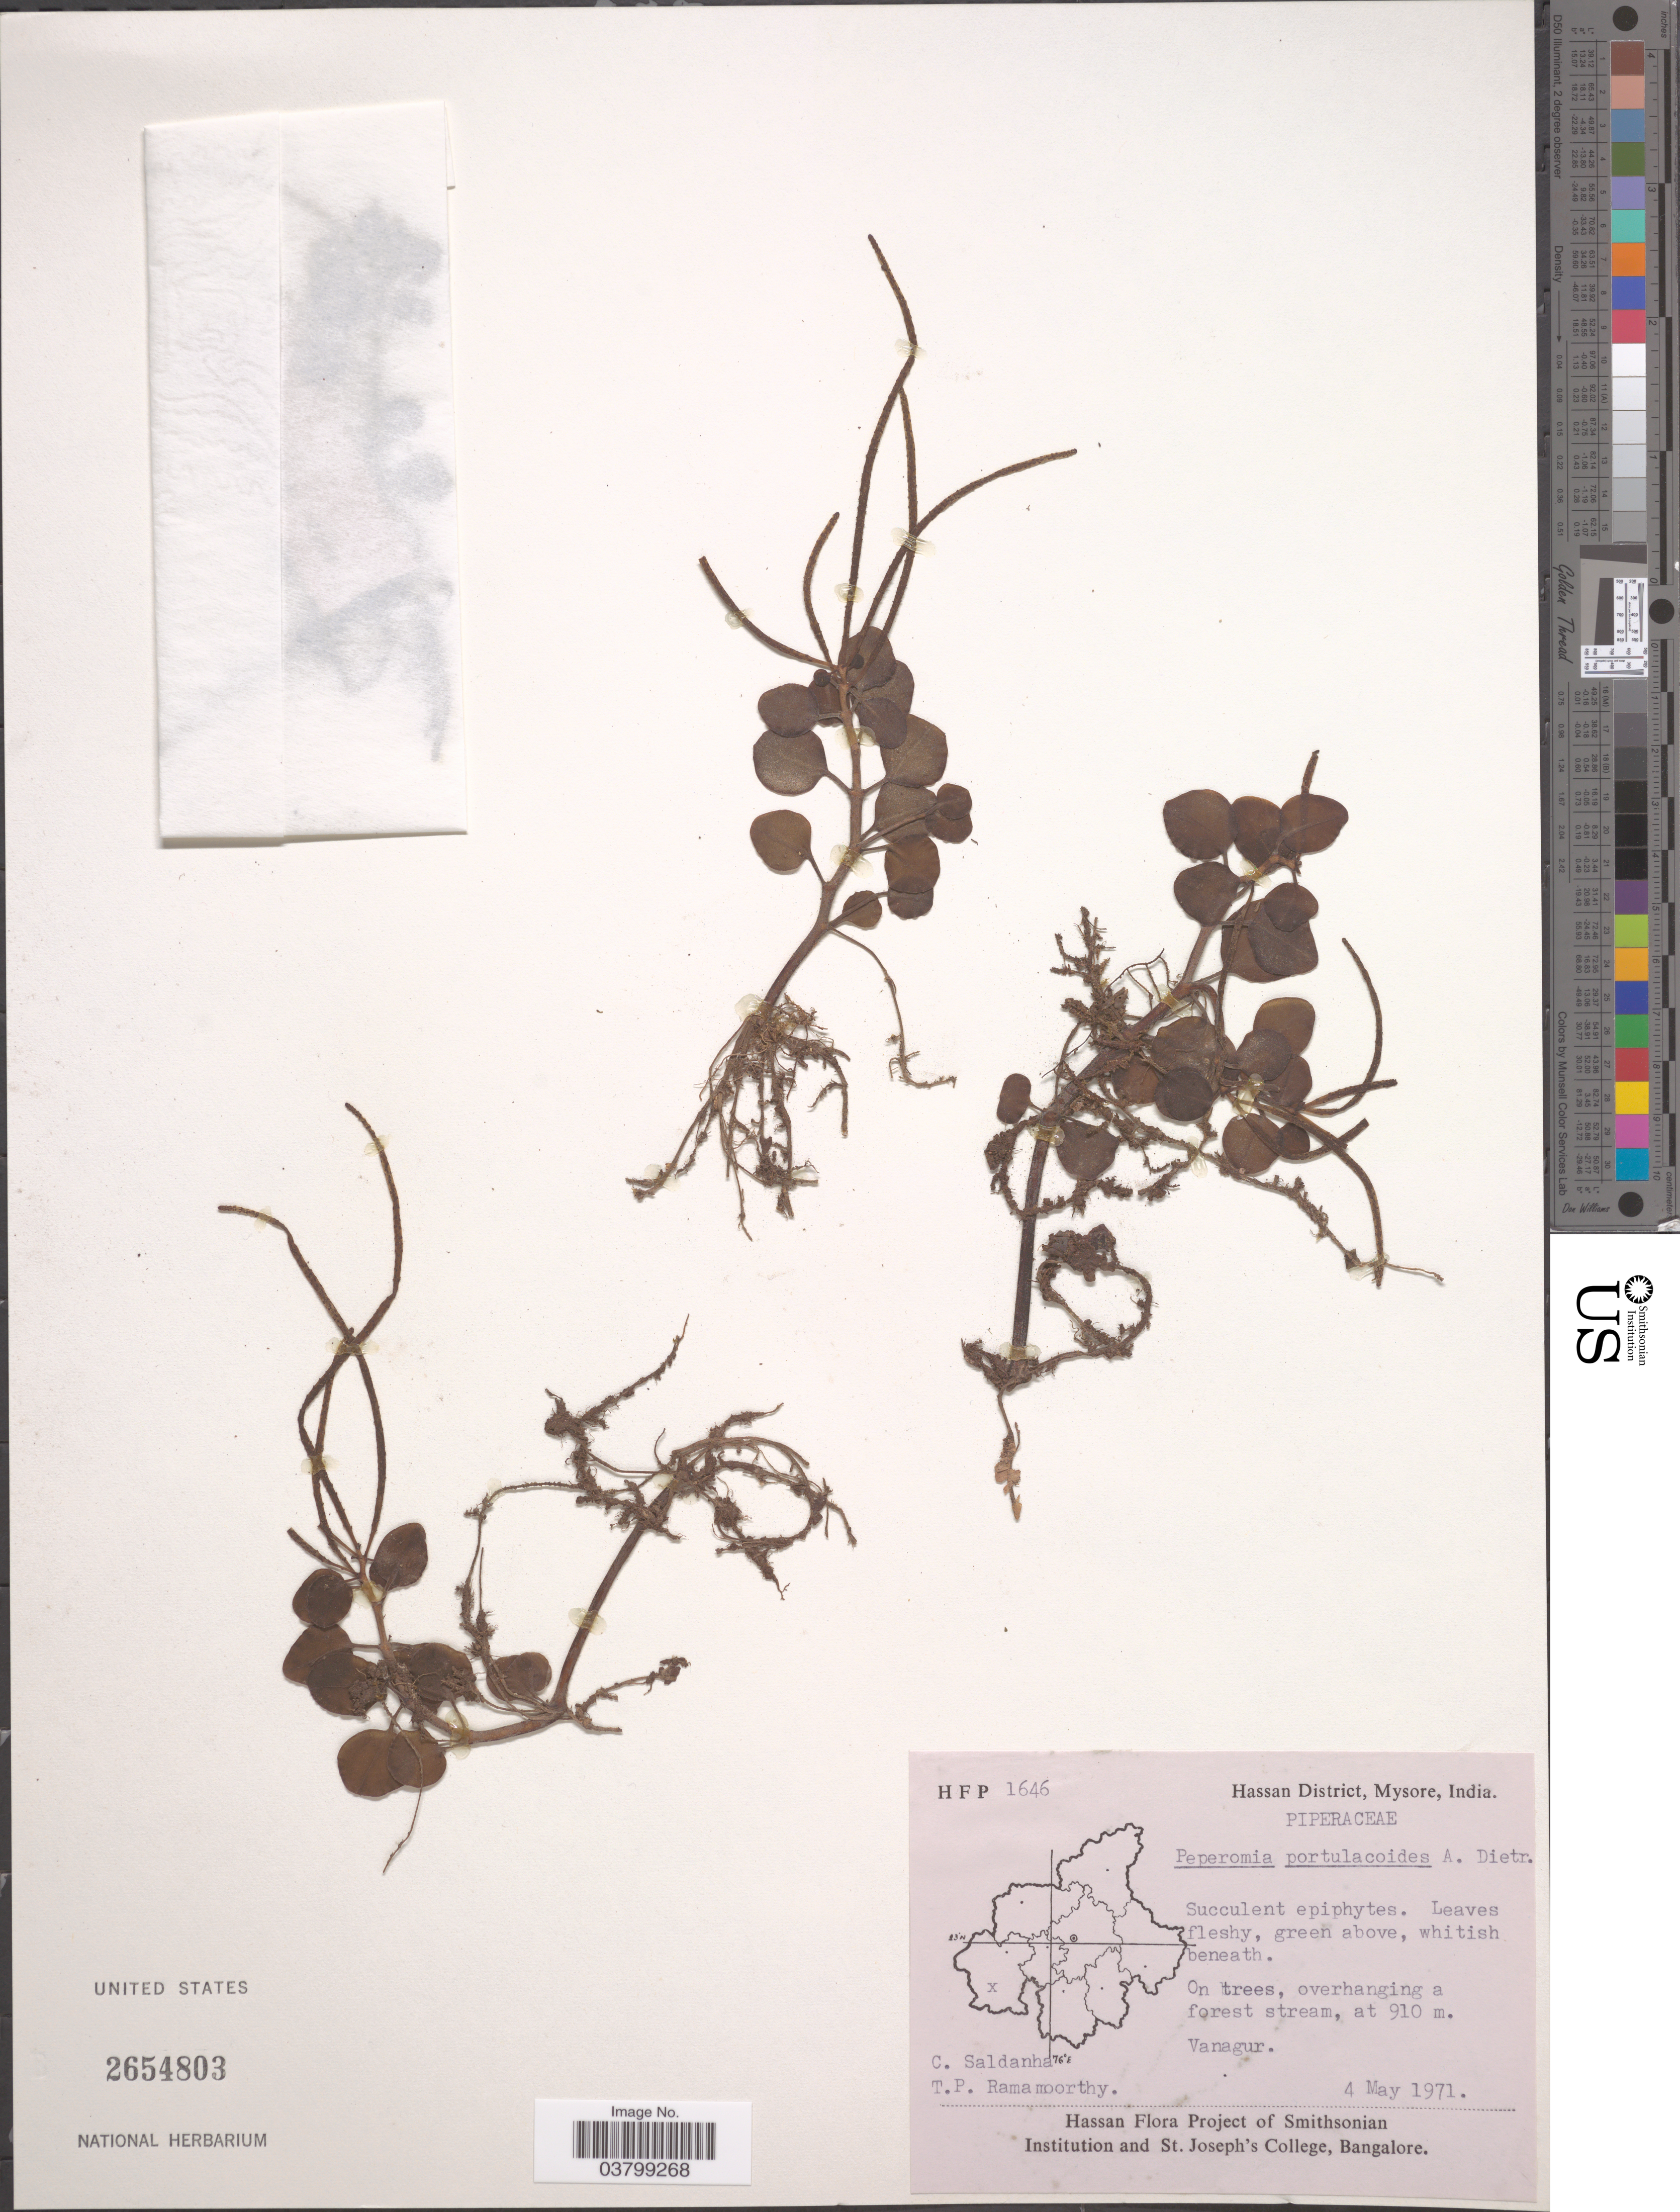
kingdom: Plantae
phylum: Tracheophyta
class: Magnoliopsida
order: Piperales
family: Piperaceae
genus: Peperomia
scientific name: Peperomia portulacoides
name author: (Lam.) A. Dietr.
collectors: C. Saldanha & T. P. Ramamoorthy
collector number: HFP 1646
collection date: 1971-05-04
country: India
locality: Hassan District, Mysore. Overhanging a forest stream. Vanagur.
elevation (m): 910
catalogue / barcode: US 2654803